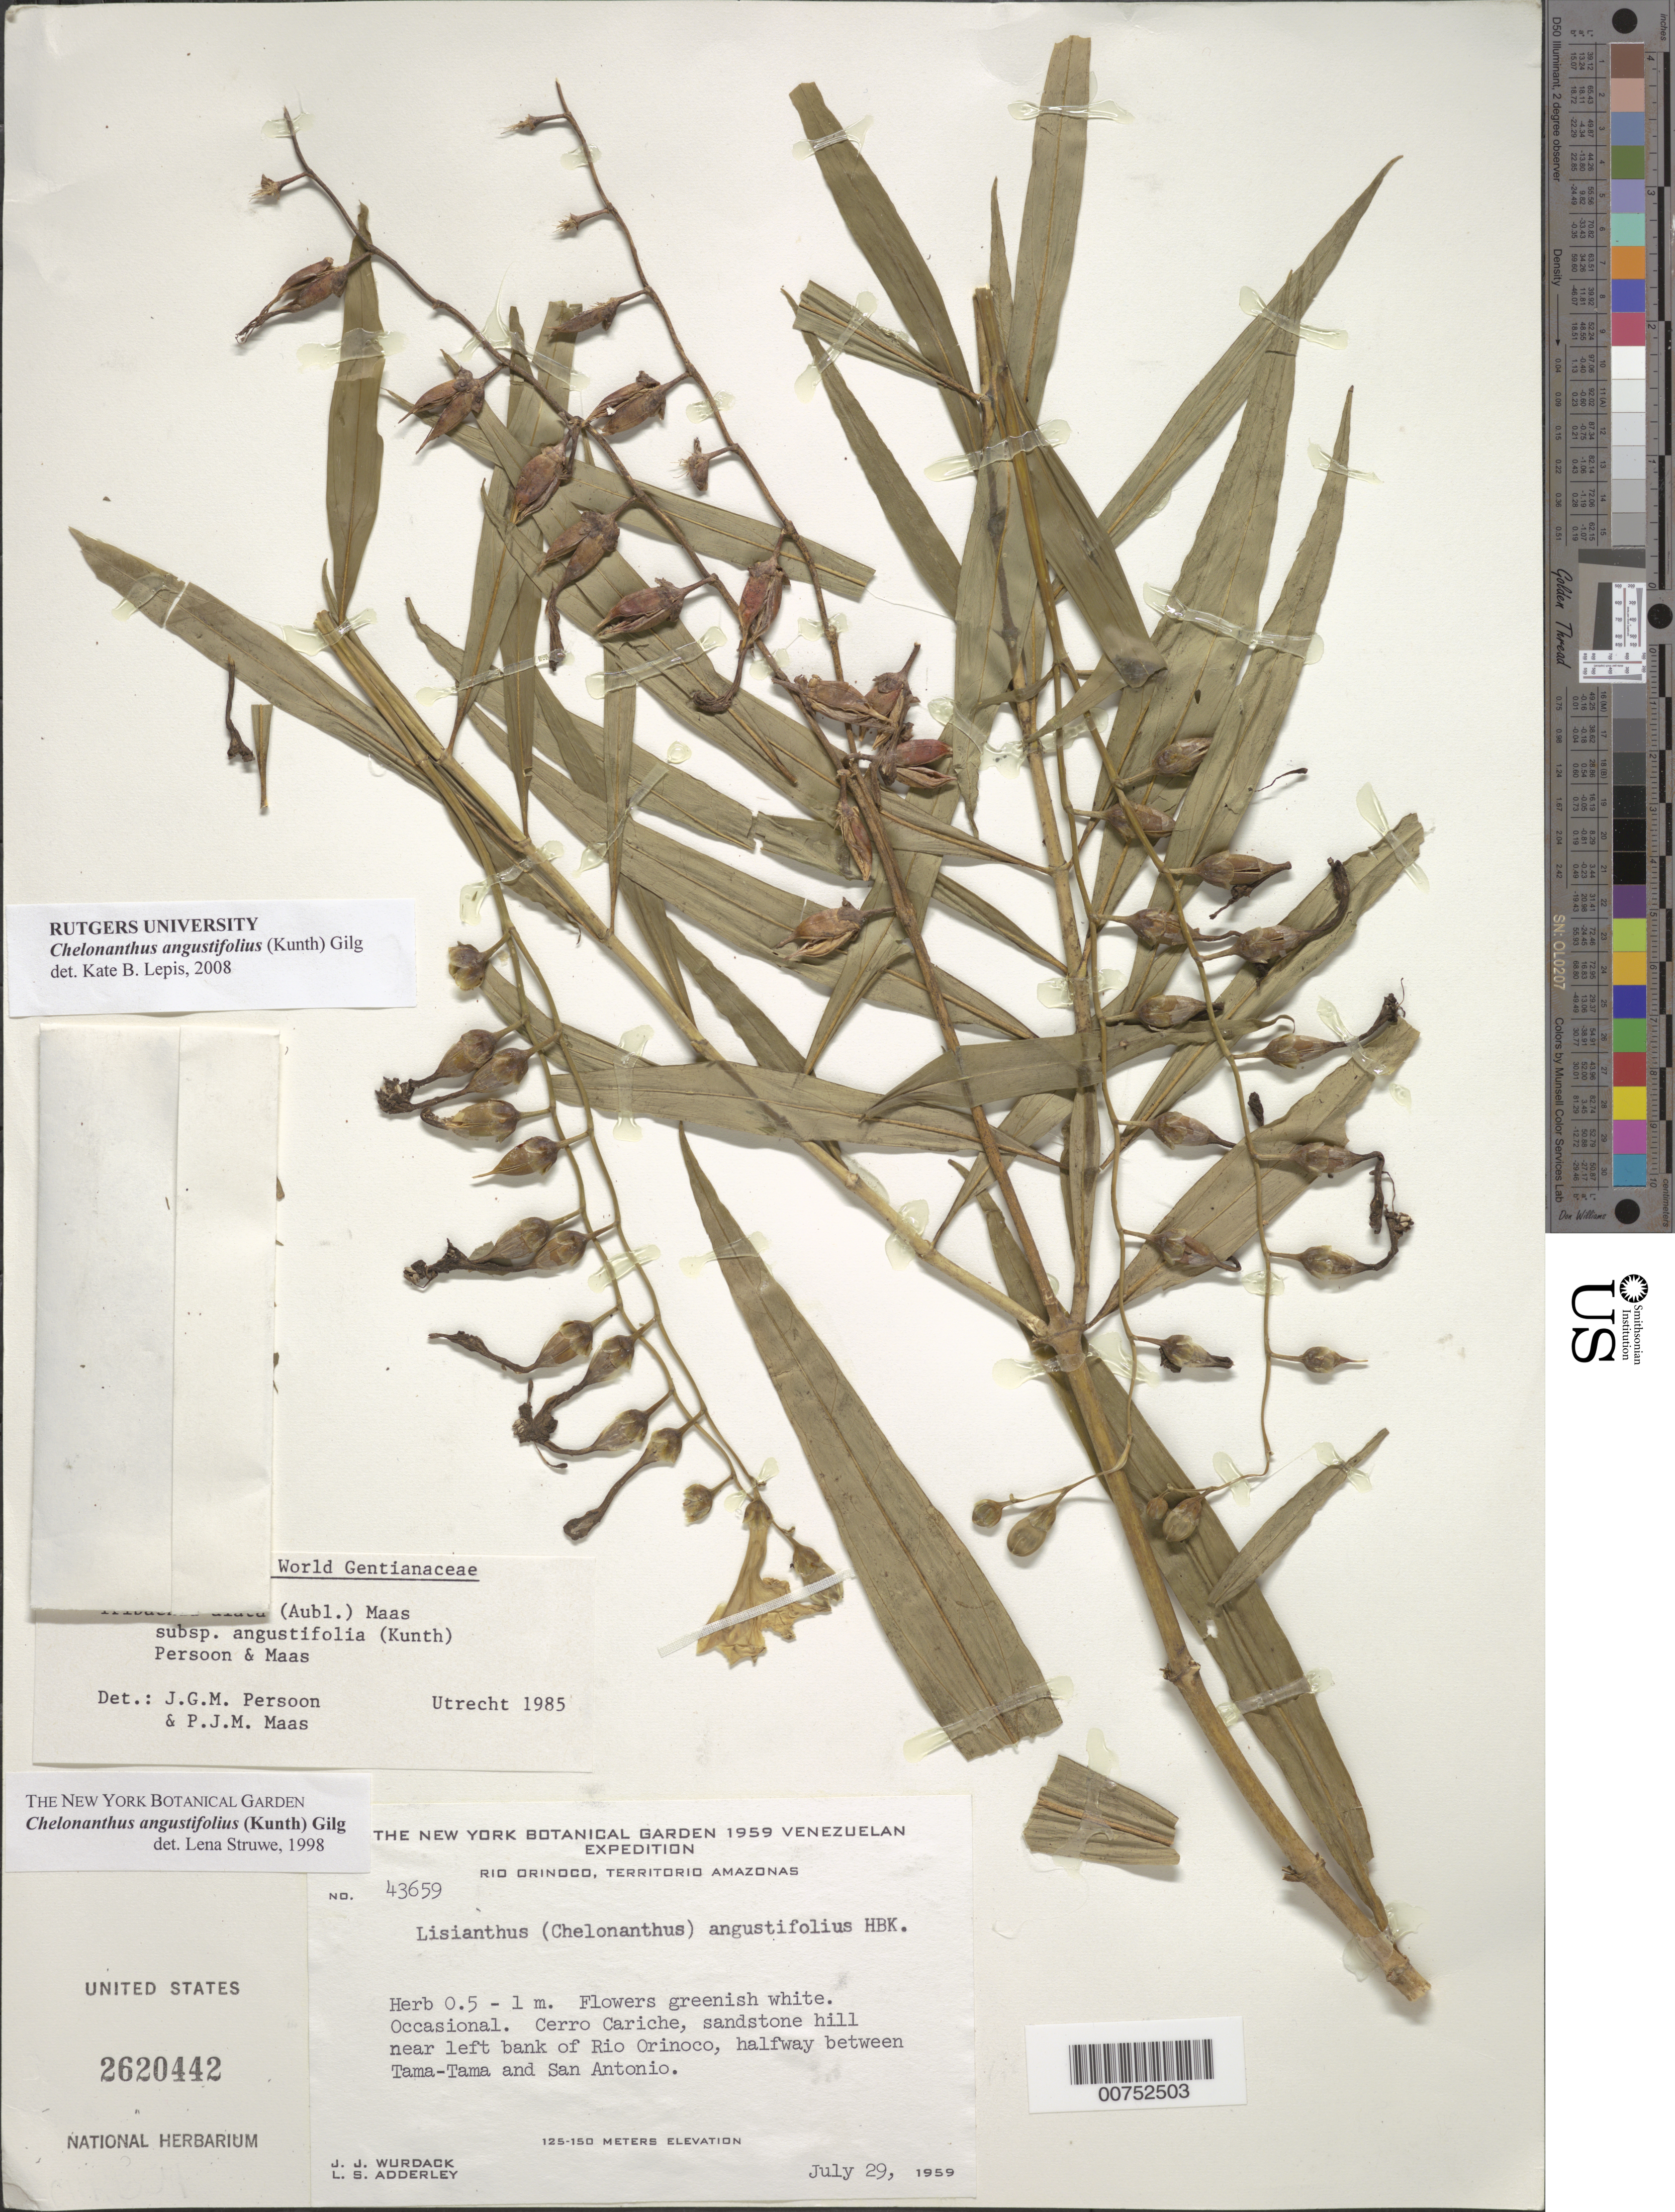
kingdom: Plantae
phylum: Tracheophyta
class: Magnoliopsida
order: Gentianales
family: Gentianaceae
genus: Chelonanthus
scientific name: Chelonanthus angustifolius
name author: (Kunth) Gilg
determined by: Struwe, L.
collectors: J. J. Wurdack & L. S. Adderley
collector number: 43659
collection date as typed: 28-Jul-59 to 29-Jul-59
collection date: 1959-07-28/1959-07-29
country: Venezuela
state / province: Amazonas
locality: Cerro Cariche; Río Orinoco, left bank; 1/2 way between Tama Tama and San Antonio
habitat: Sandstone hill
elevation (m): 125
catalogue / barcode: US 2620442